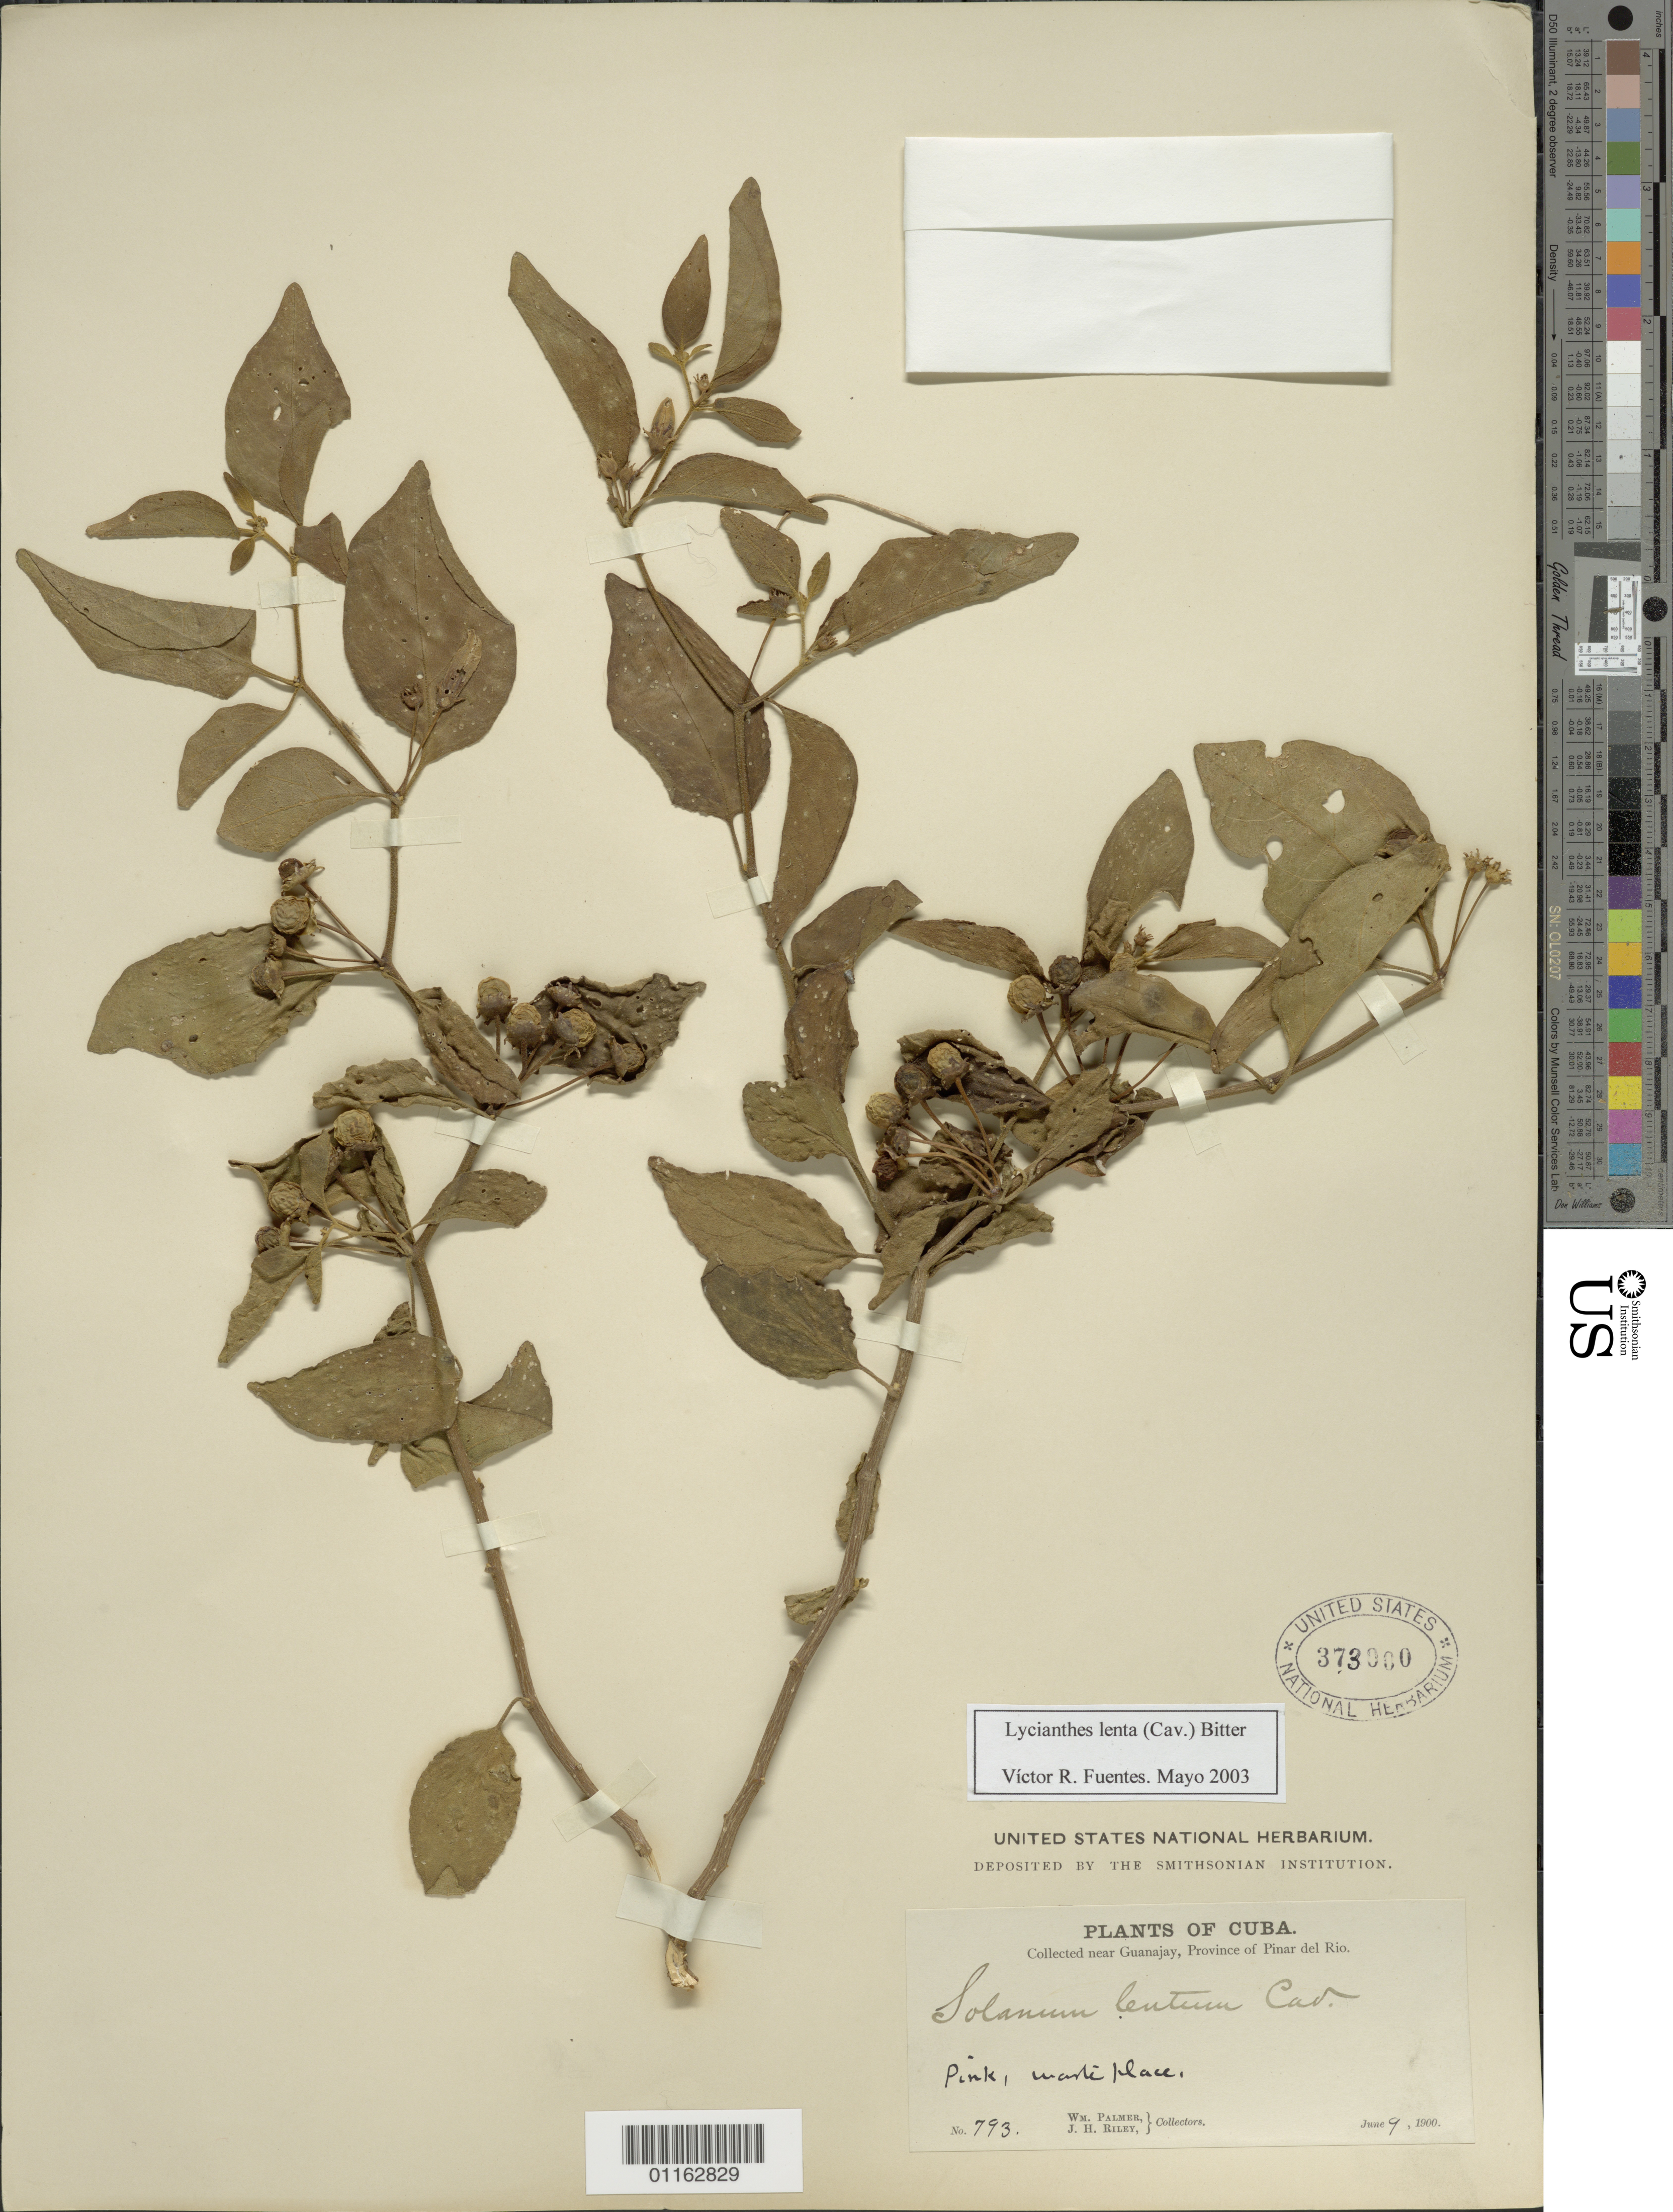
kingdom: Plantae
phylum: Tracheophyta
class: Magnoliopsida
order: Solanales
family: Solanaceae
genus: Lycianthes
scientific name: Lycianthes lenta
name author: (Cav.) Bitter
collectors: W. Palmer & J. H. Riley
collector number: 793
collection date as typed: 09 Jun 1900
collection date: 1900-06-09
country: Cuba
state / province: Pinar del Rio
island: Cuba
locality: Collected near Guanajay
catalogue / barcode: US 373000